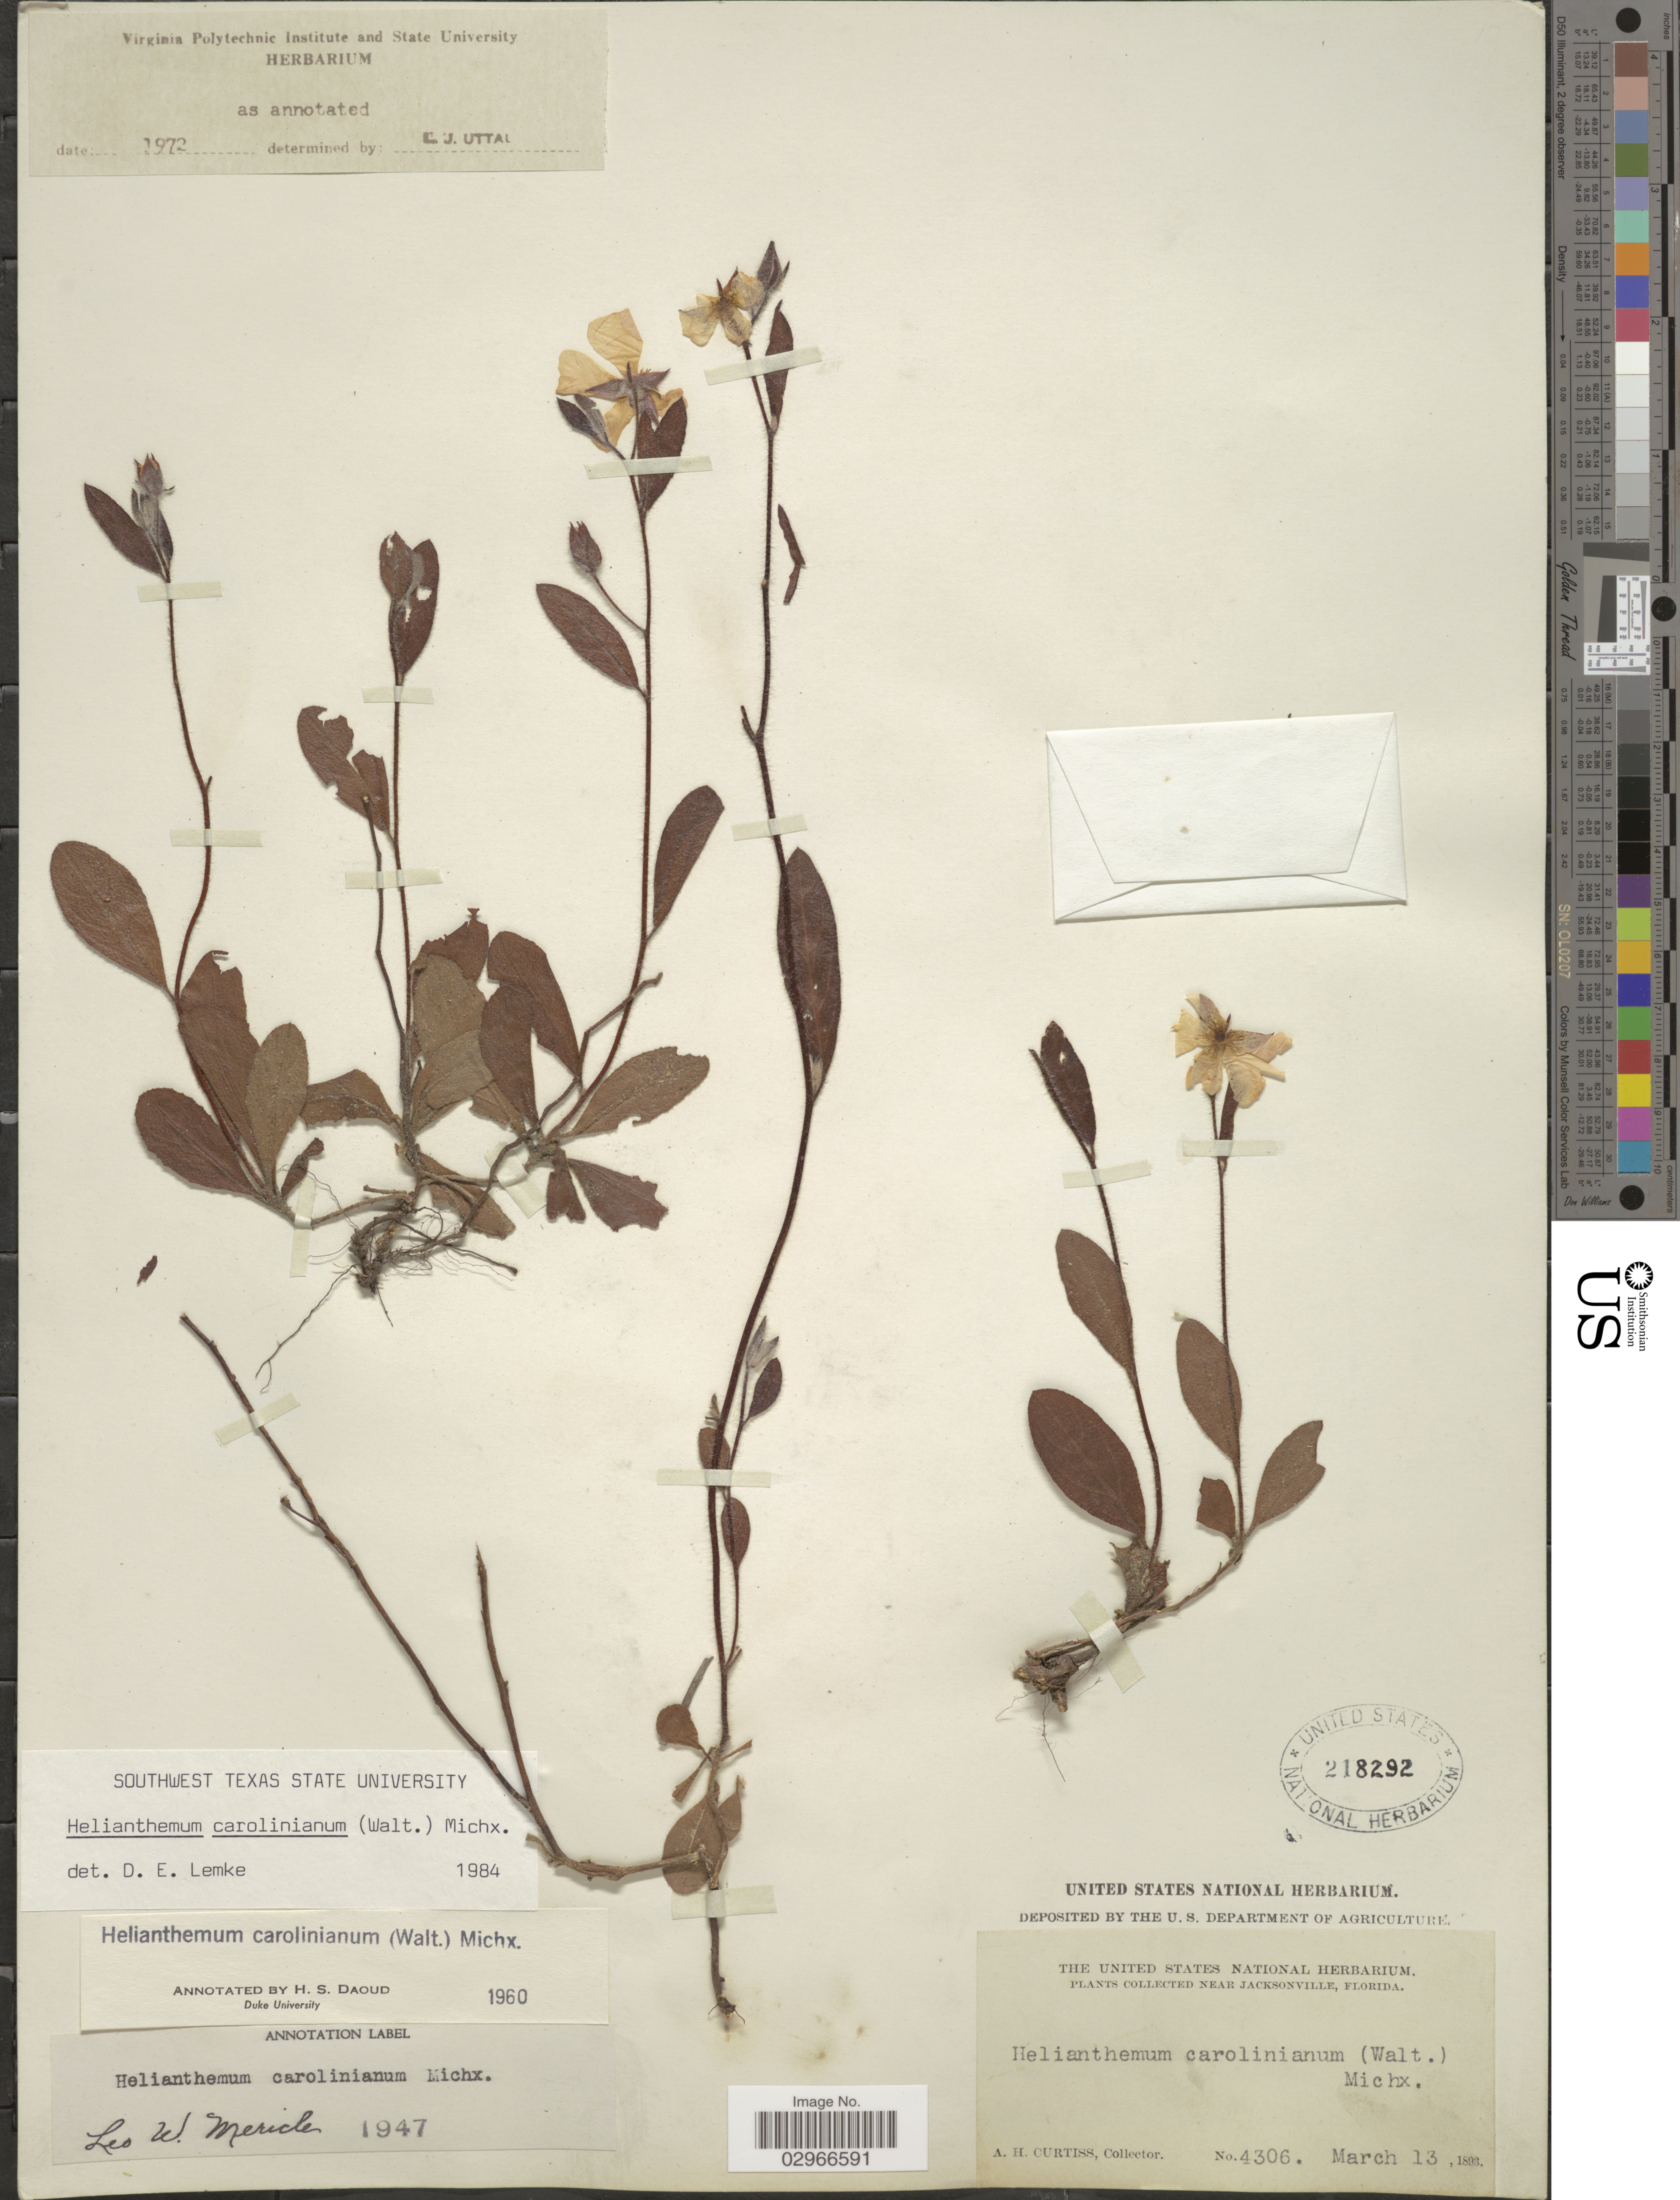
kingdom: Plantae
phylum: Tracheophyta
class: Magnoliopsida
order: Malvales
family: Cistaceae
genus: Helianthemum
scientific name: Helianthemum carolinianum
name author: (Walter) Michx.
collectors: A. H. Curtiss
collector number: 4306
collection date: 1893-03-13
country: United States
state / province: Florida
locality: Near Jacksonville.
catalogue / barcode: US 218292